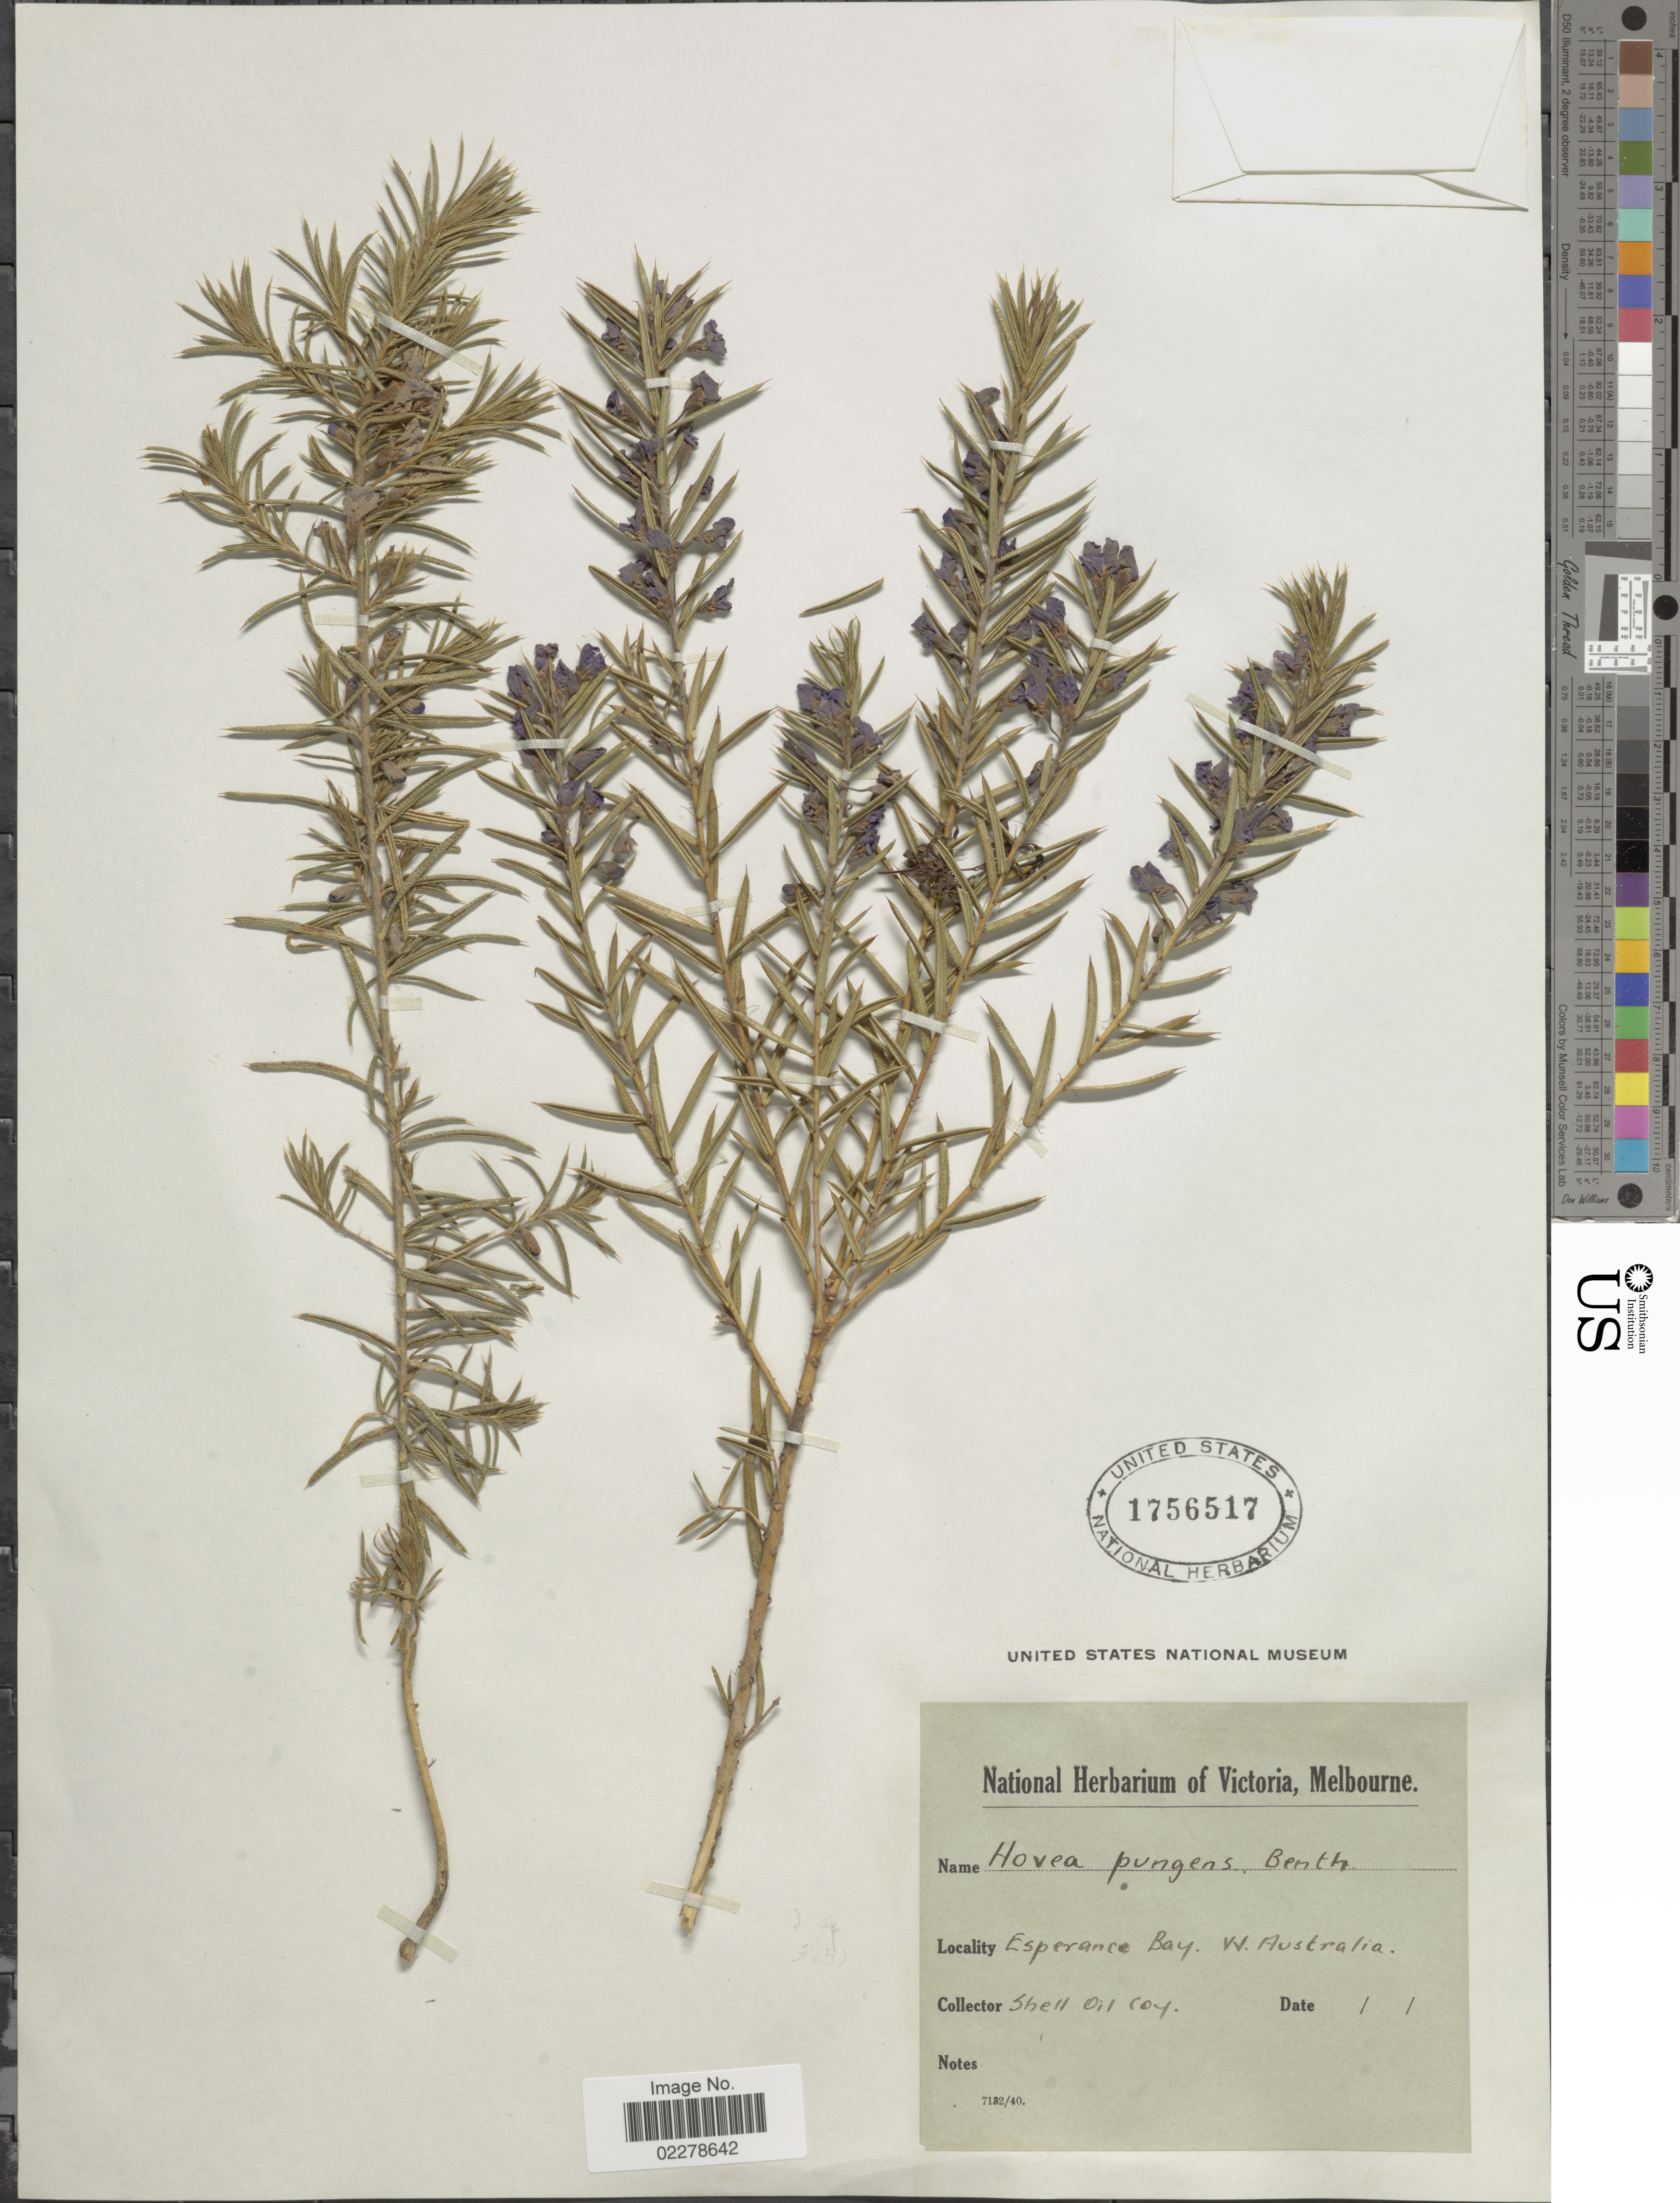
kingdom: Plantae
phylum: Tracheophyta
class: Magnoliopsida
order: Fabales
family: Fabaceae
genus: Hovea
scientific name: Hovea pungens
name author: Benth.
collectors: Shell Oil Corp.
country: Australia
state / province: Western Australia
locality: Esperance Bay. W. Australia.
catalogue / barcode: US 1756517